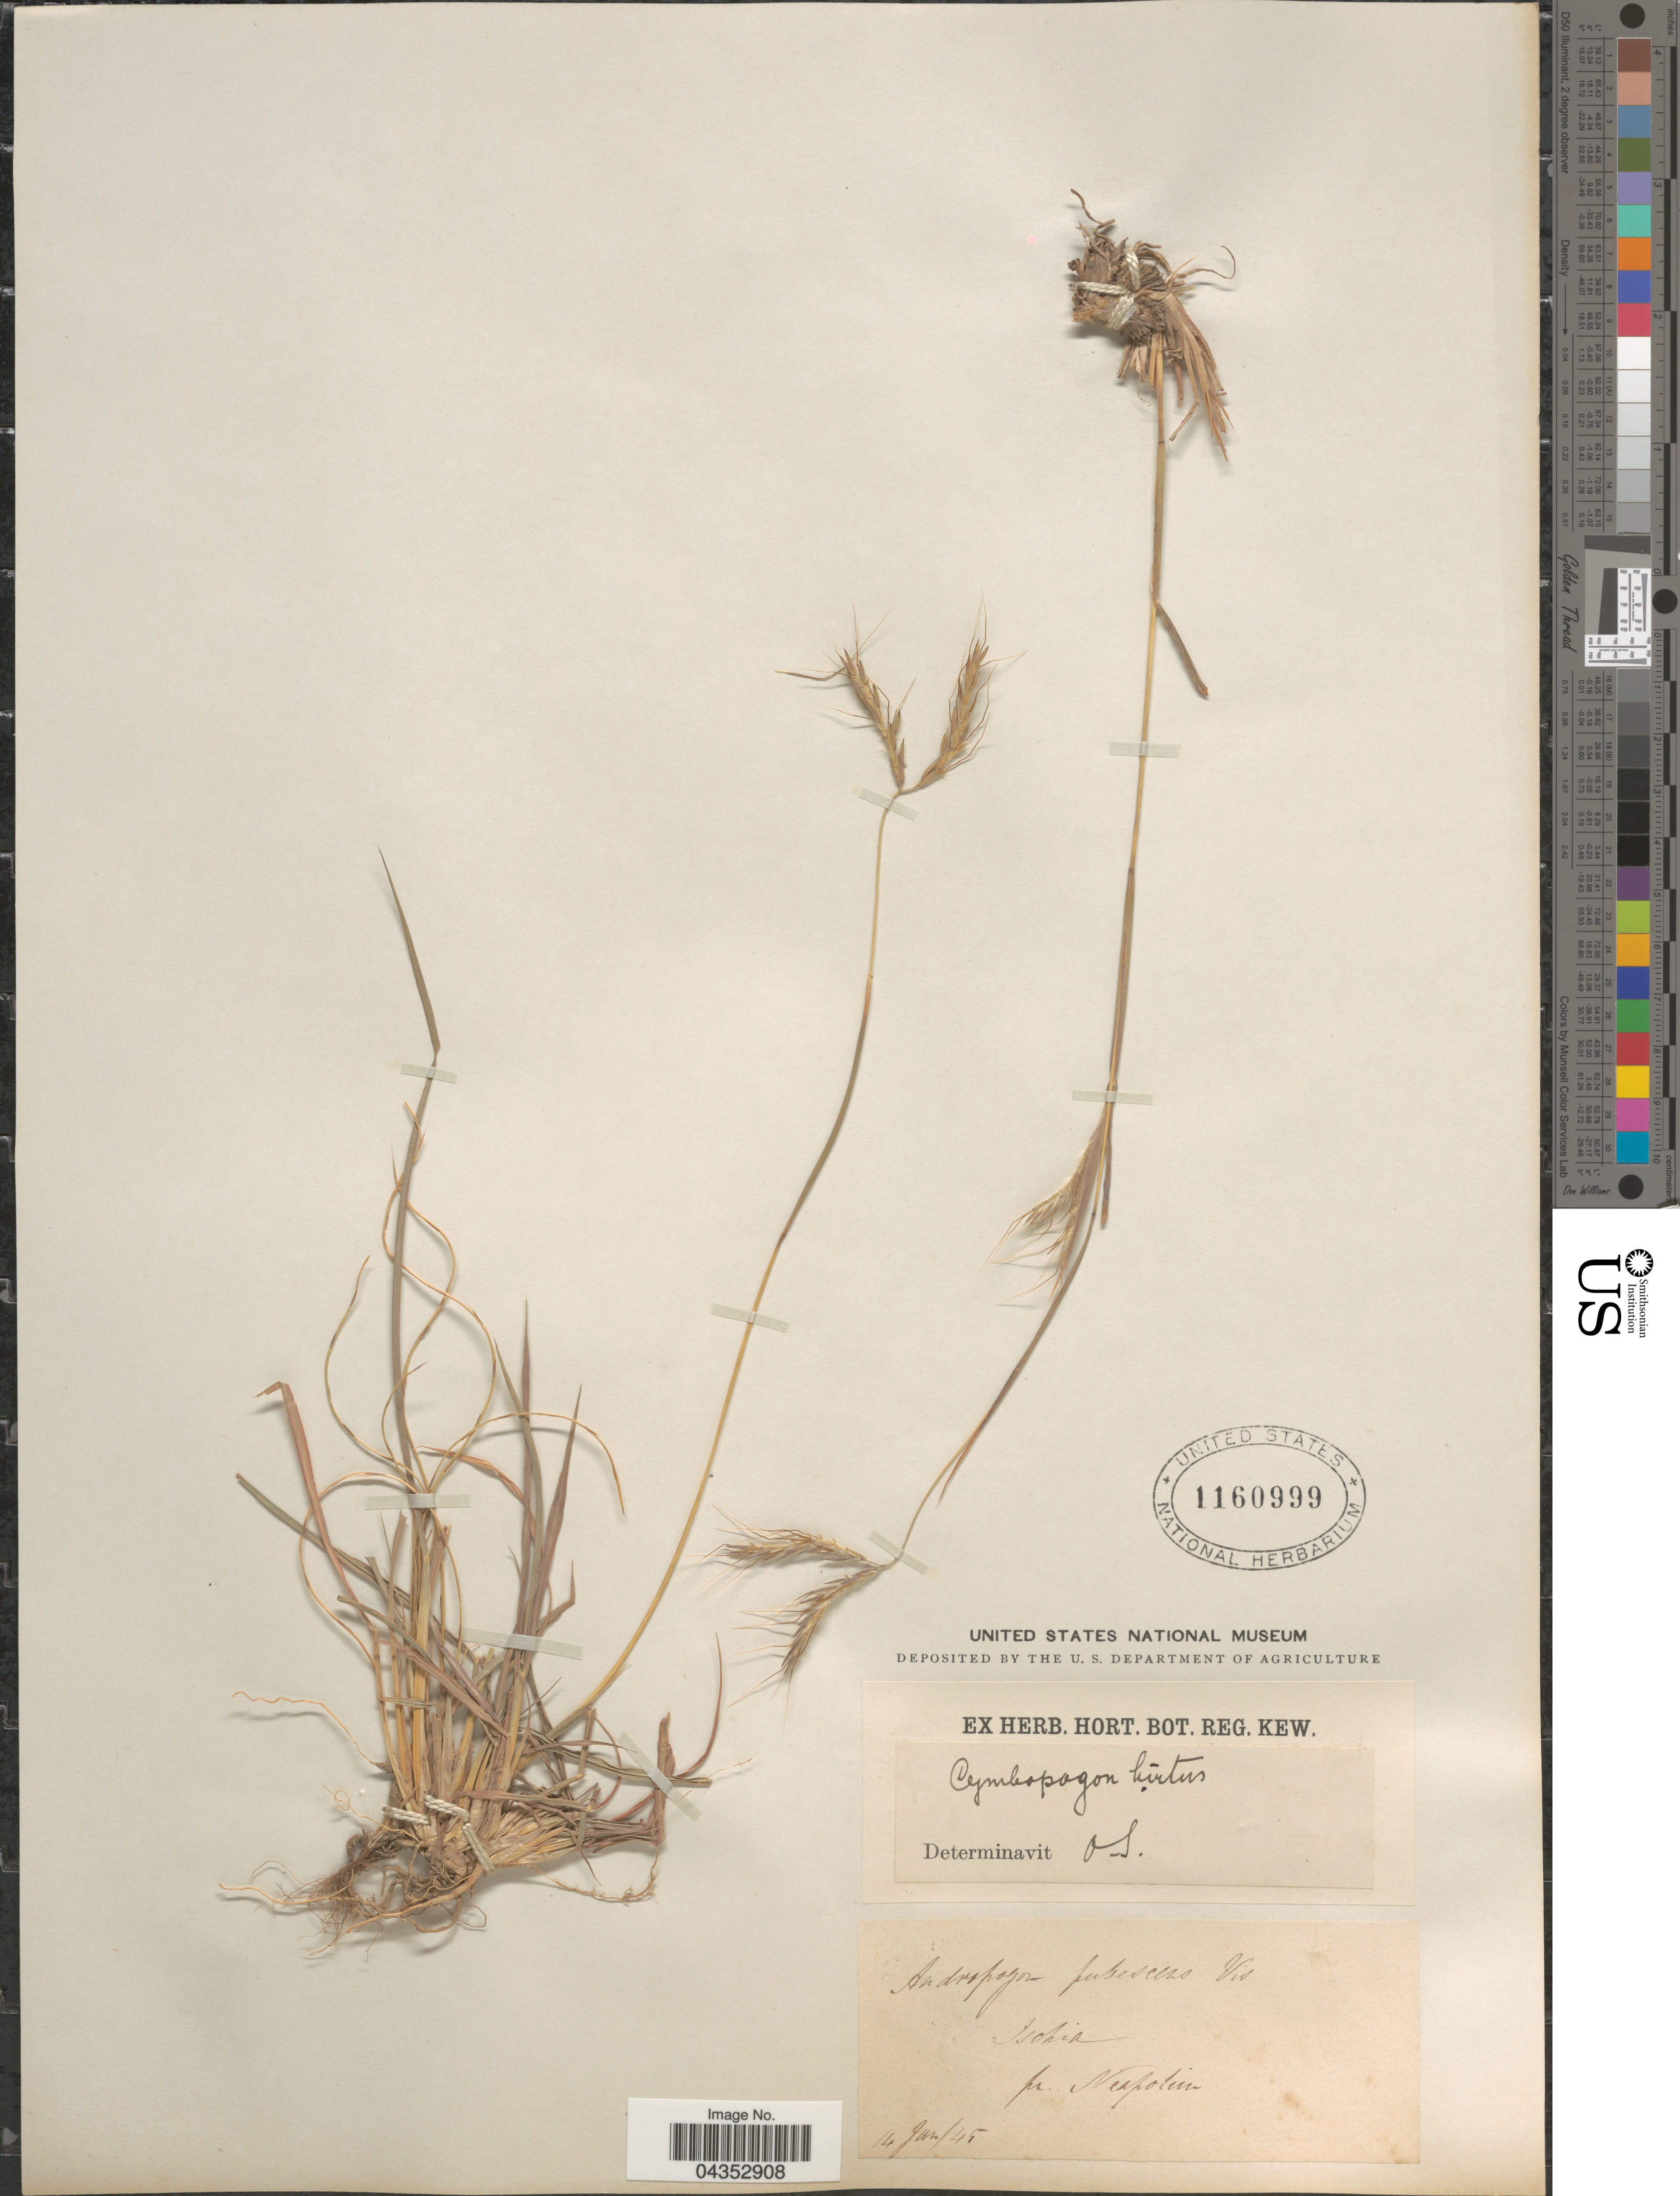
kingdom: Plantae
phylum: Tracheophyta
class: Liliopsida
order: Poales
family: Poaceae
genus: Hyparrhenia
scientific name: Hyparrhenia hirta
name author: (L.) Stapf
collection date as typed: Transcribed d/m/y: 14/1/45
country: Italy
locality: Ischia pr. Neapolim.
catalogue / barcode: US 1160999